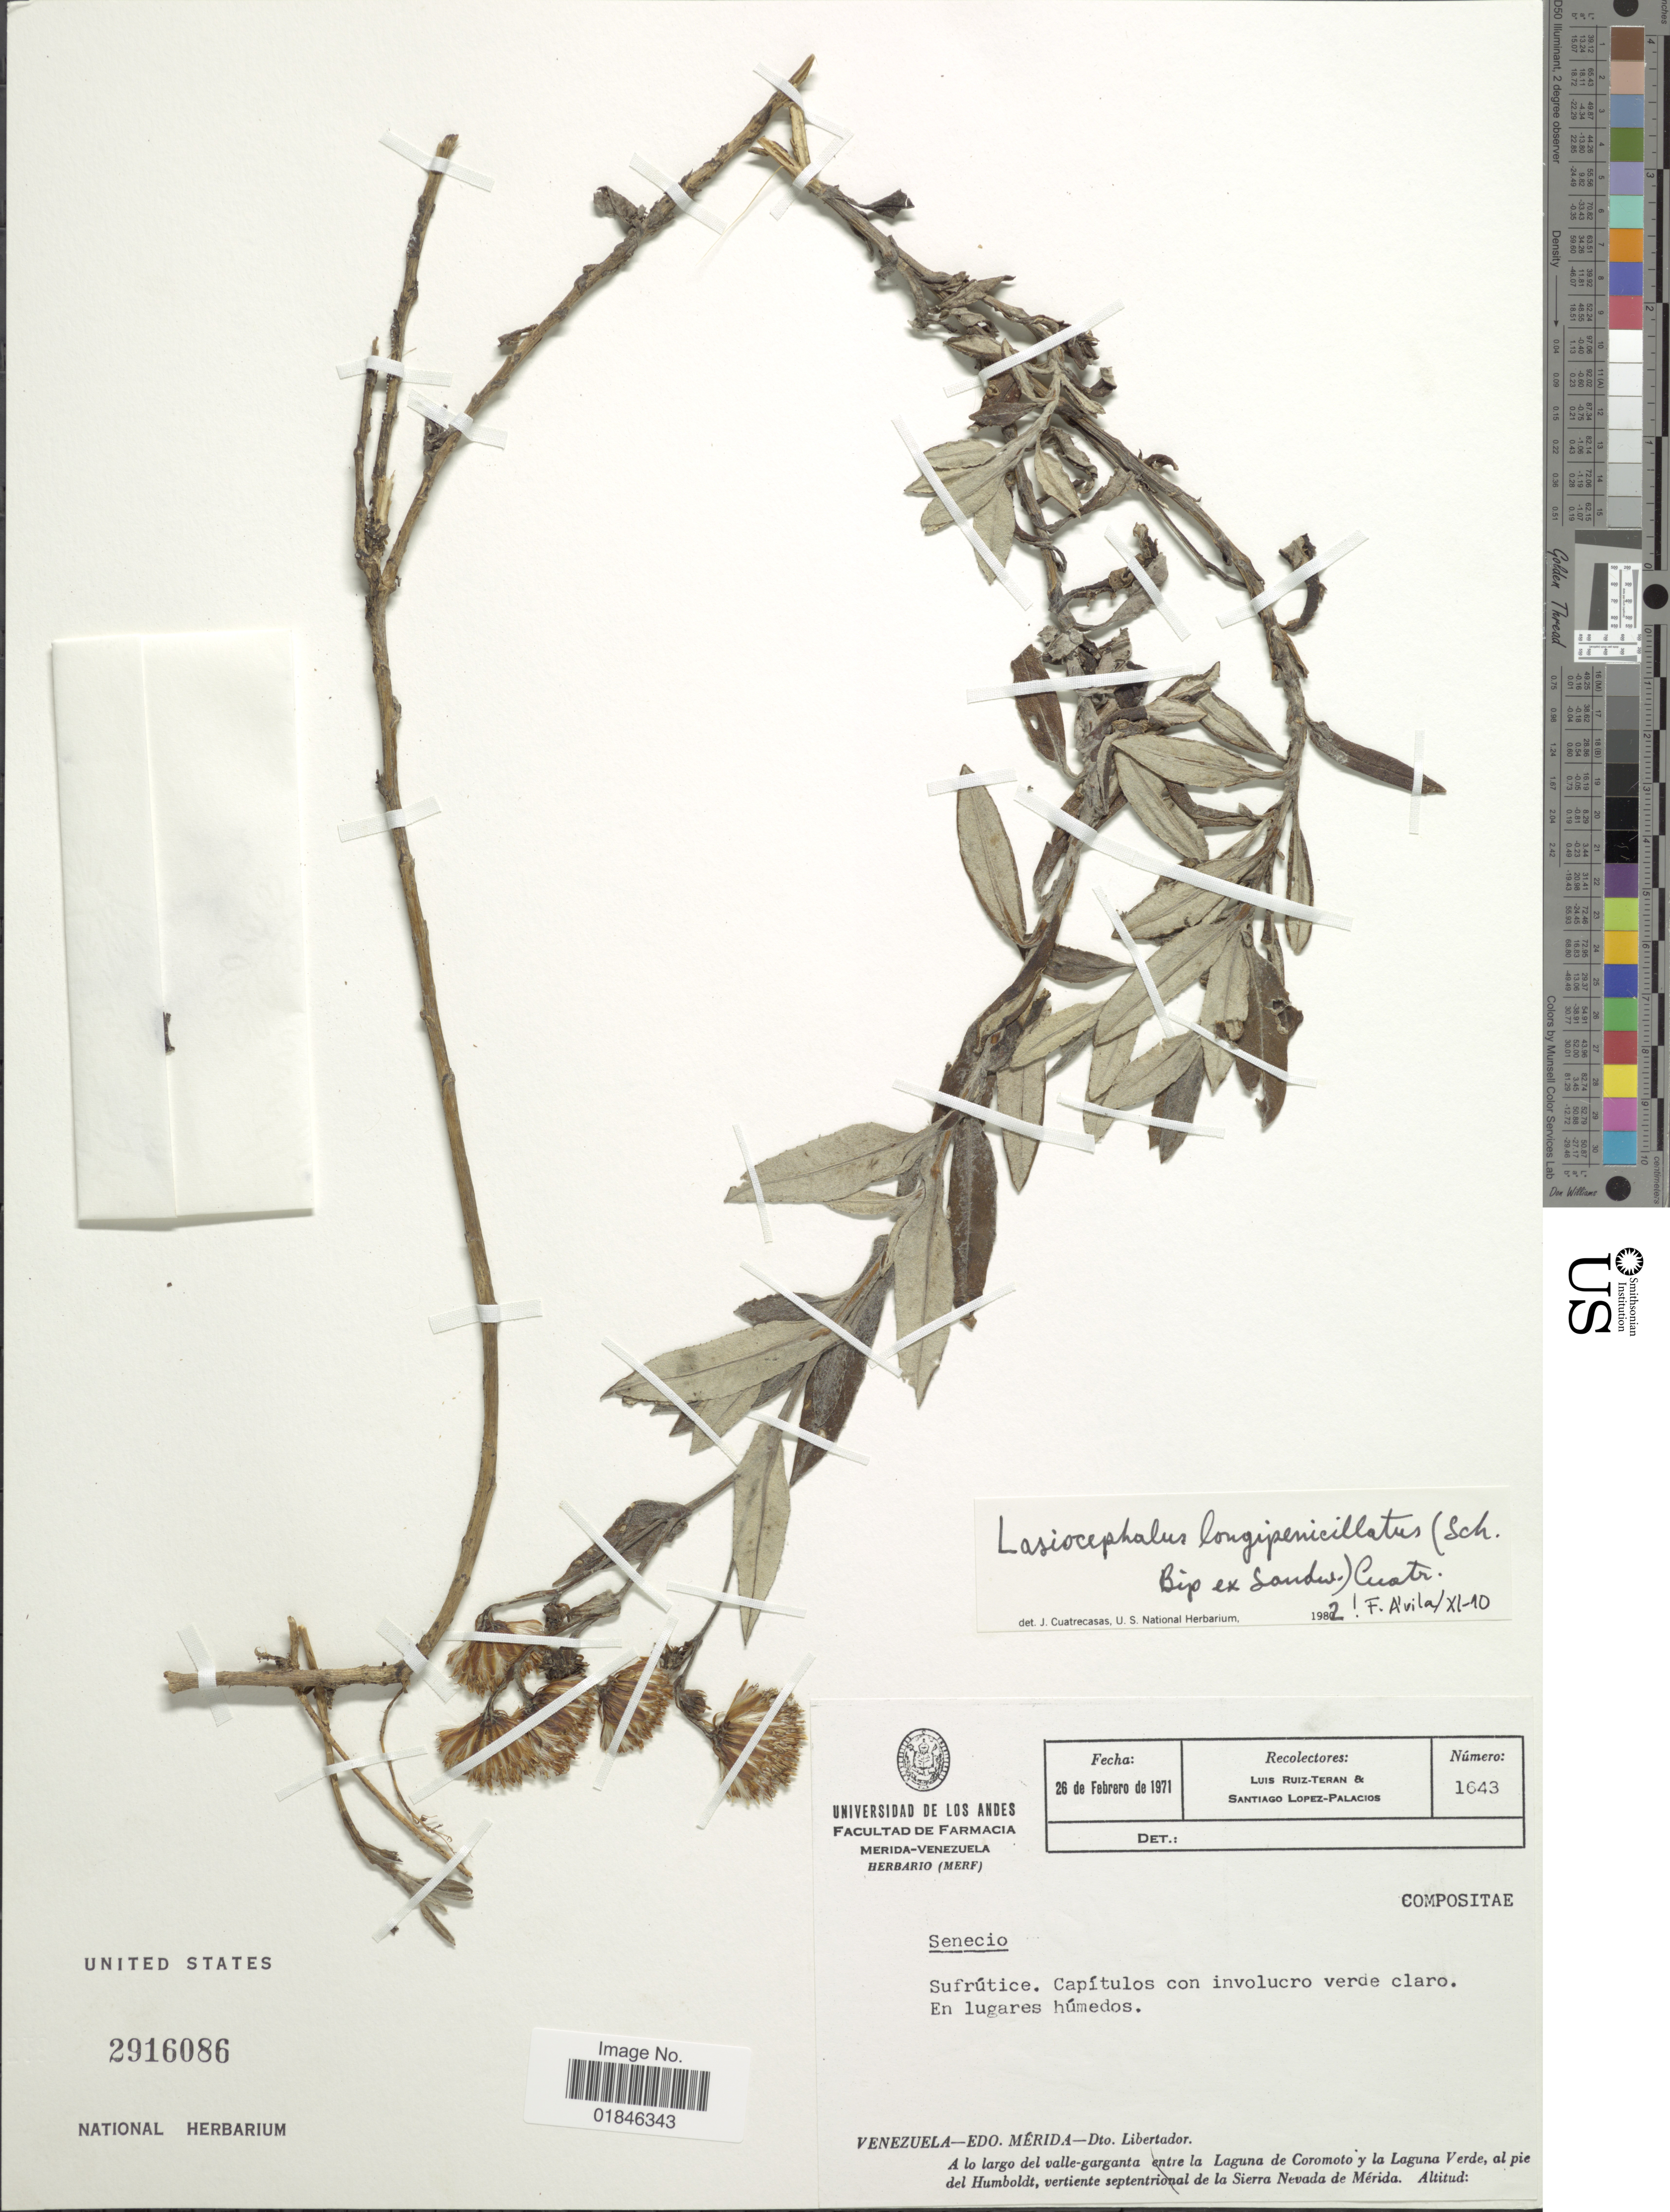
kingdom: Plantae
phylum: Tracheophyta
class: Magnoliopsida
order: Asterales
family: Asteraceae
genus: Senecio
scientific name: Senecio longepenicillatus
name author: Sch. Bip. ex Sandw.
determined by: Salomon, Luciana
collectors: L. E. Ruíz-Terán & S. López-Palacios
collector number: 1643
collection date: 1971-02-26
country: Venezuela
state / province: Mérida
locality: Venezuela - Edo. Merida. Dto. Libertador. A lo largo del valle-garganta entre la Laguna de Coromoto y la Laguna Verde, al pie del Humbold, vertiente spetentrional de la Sierra Nevada de Merida.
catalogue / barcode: US 2916086